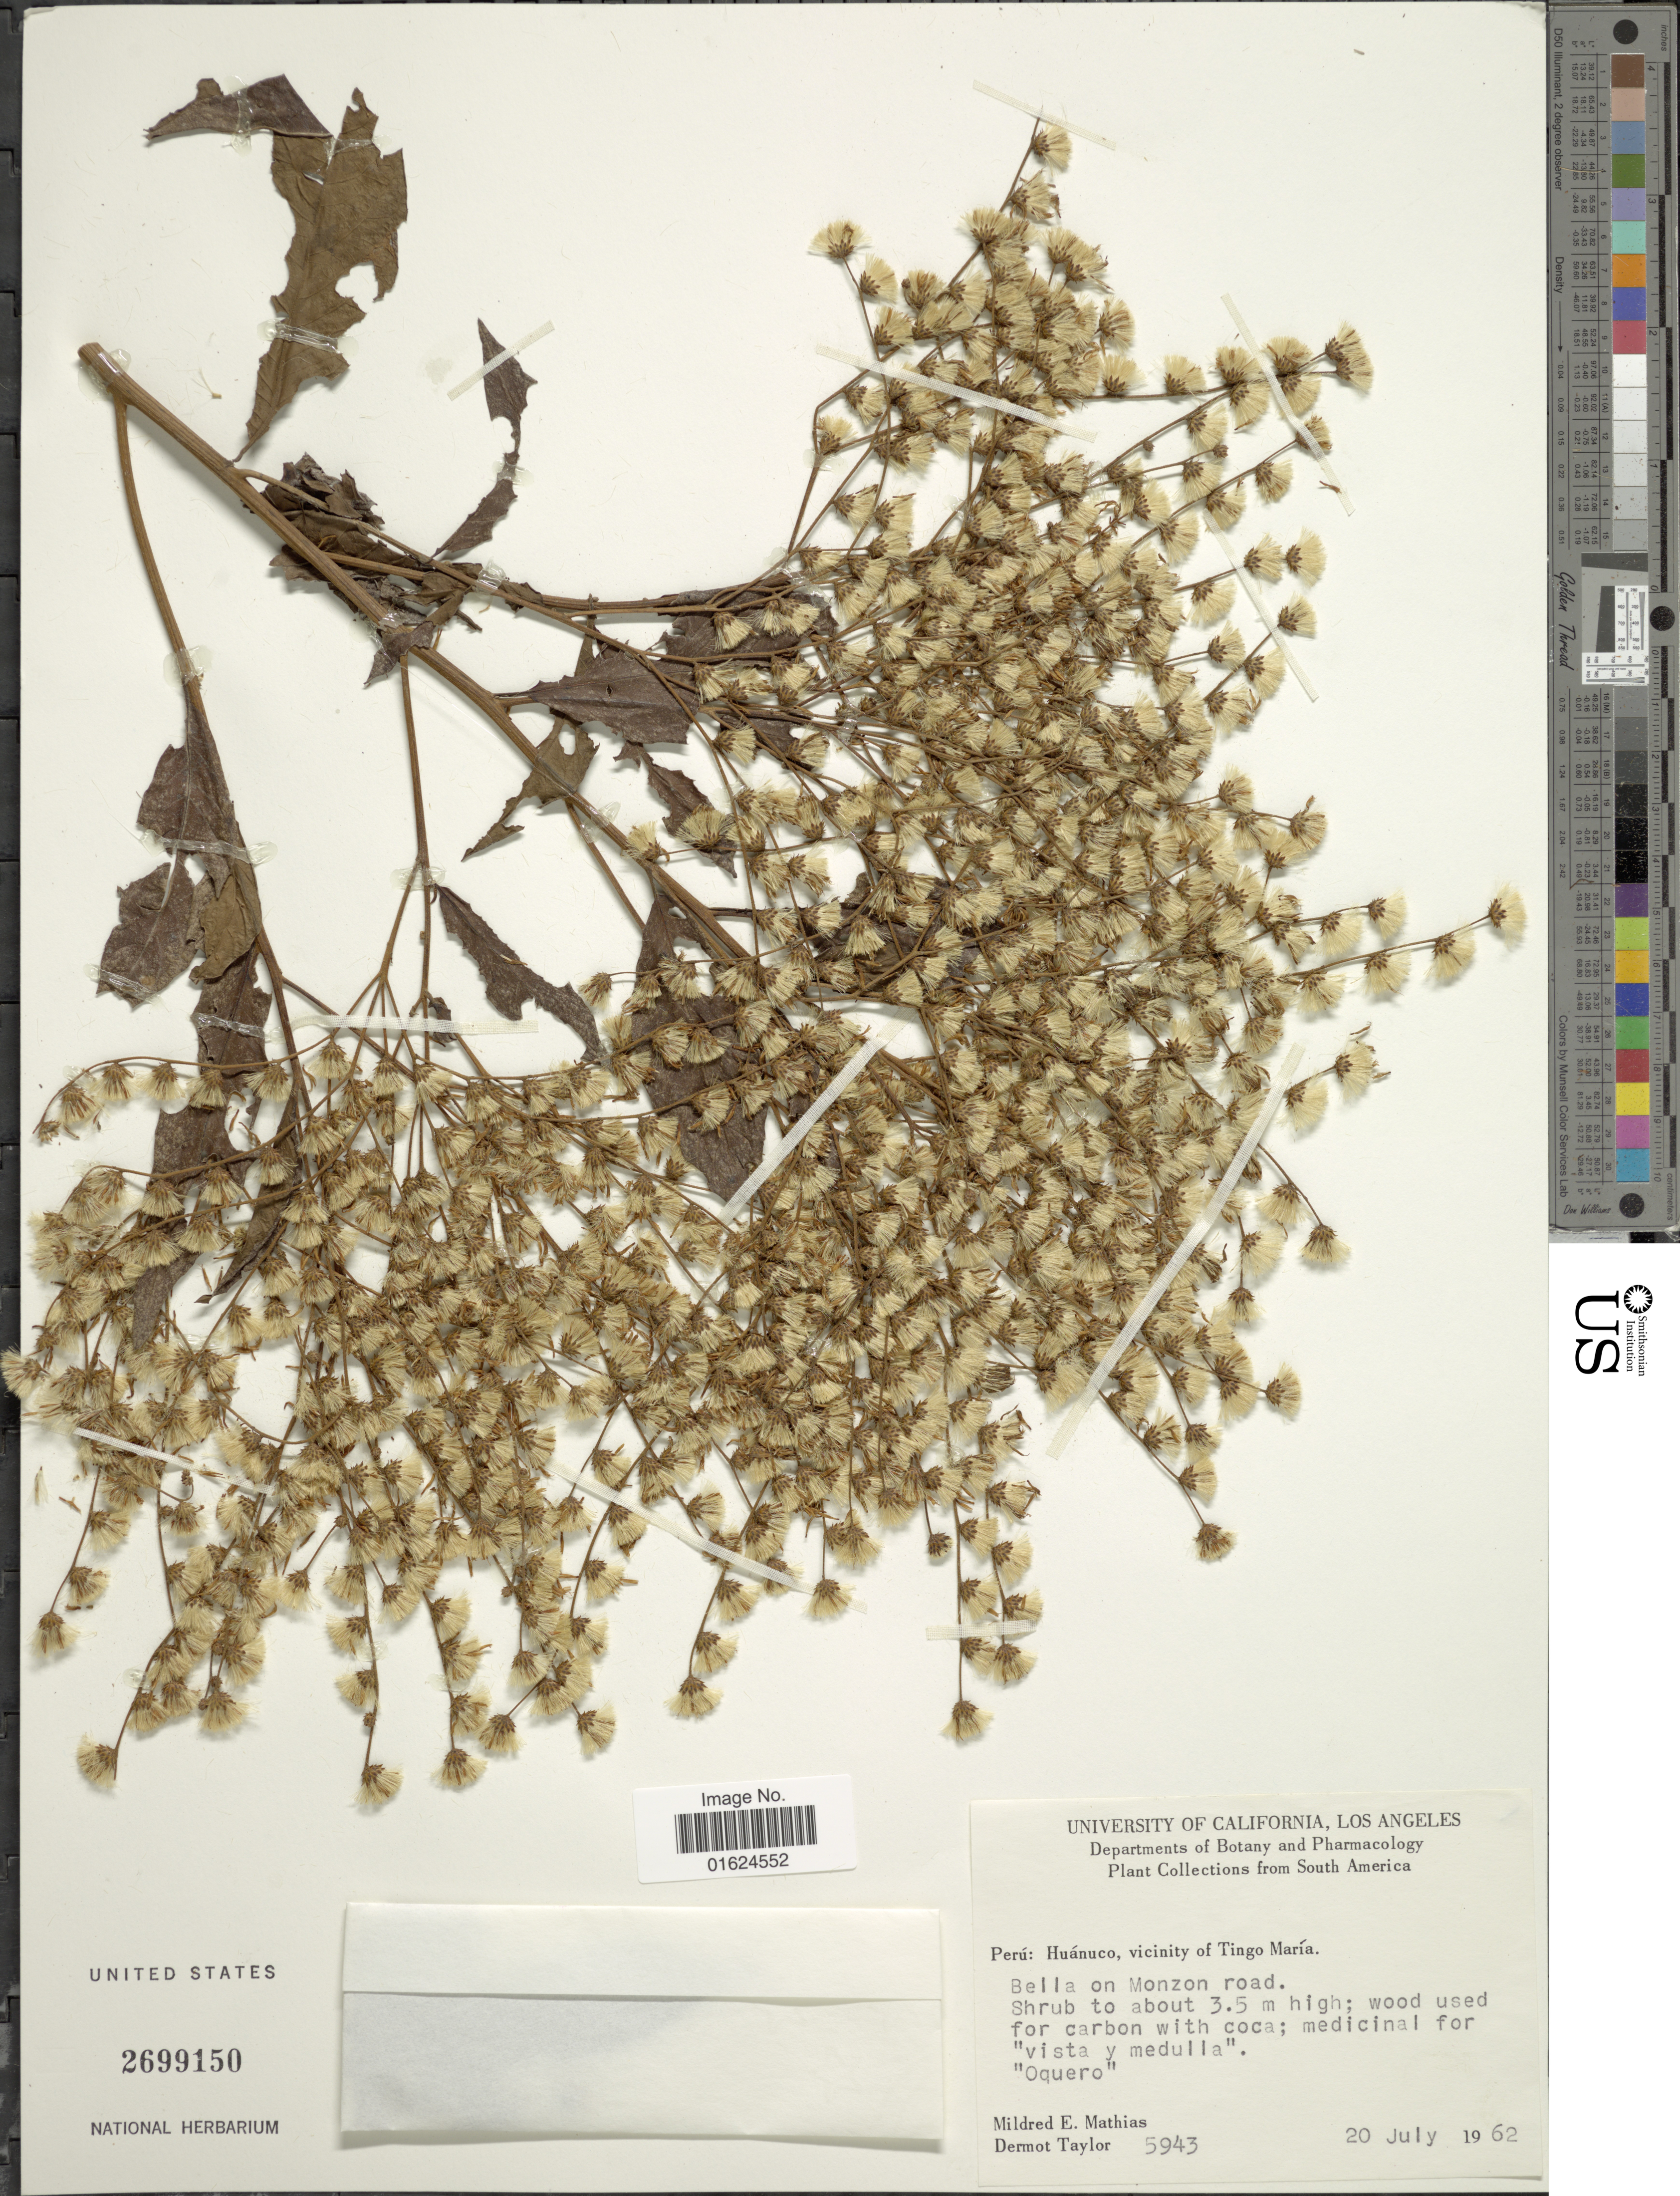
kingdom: Plantae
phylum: Tracheophyta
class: Magnoliopsida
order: Asterales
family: Asteraceae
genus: Vernonanthura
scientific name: Vernonanthura patens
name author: (Kunth) H. Rob.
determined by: Renon, Polla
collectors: M. E. Mathias & D. Taylor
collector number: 5943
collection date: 1962-07-20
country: Peru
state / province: Huánuco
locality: Vicinity of Tingo María, Bella on Monzon road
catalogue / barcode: US 2699150